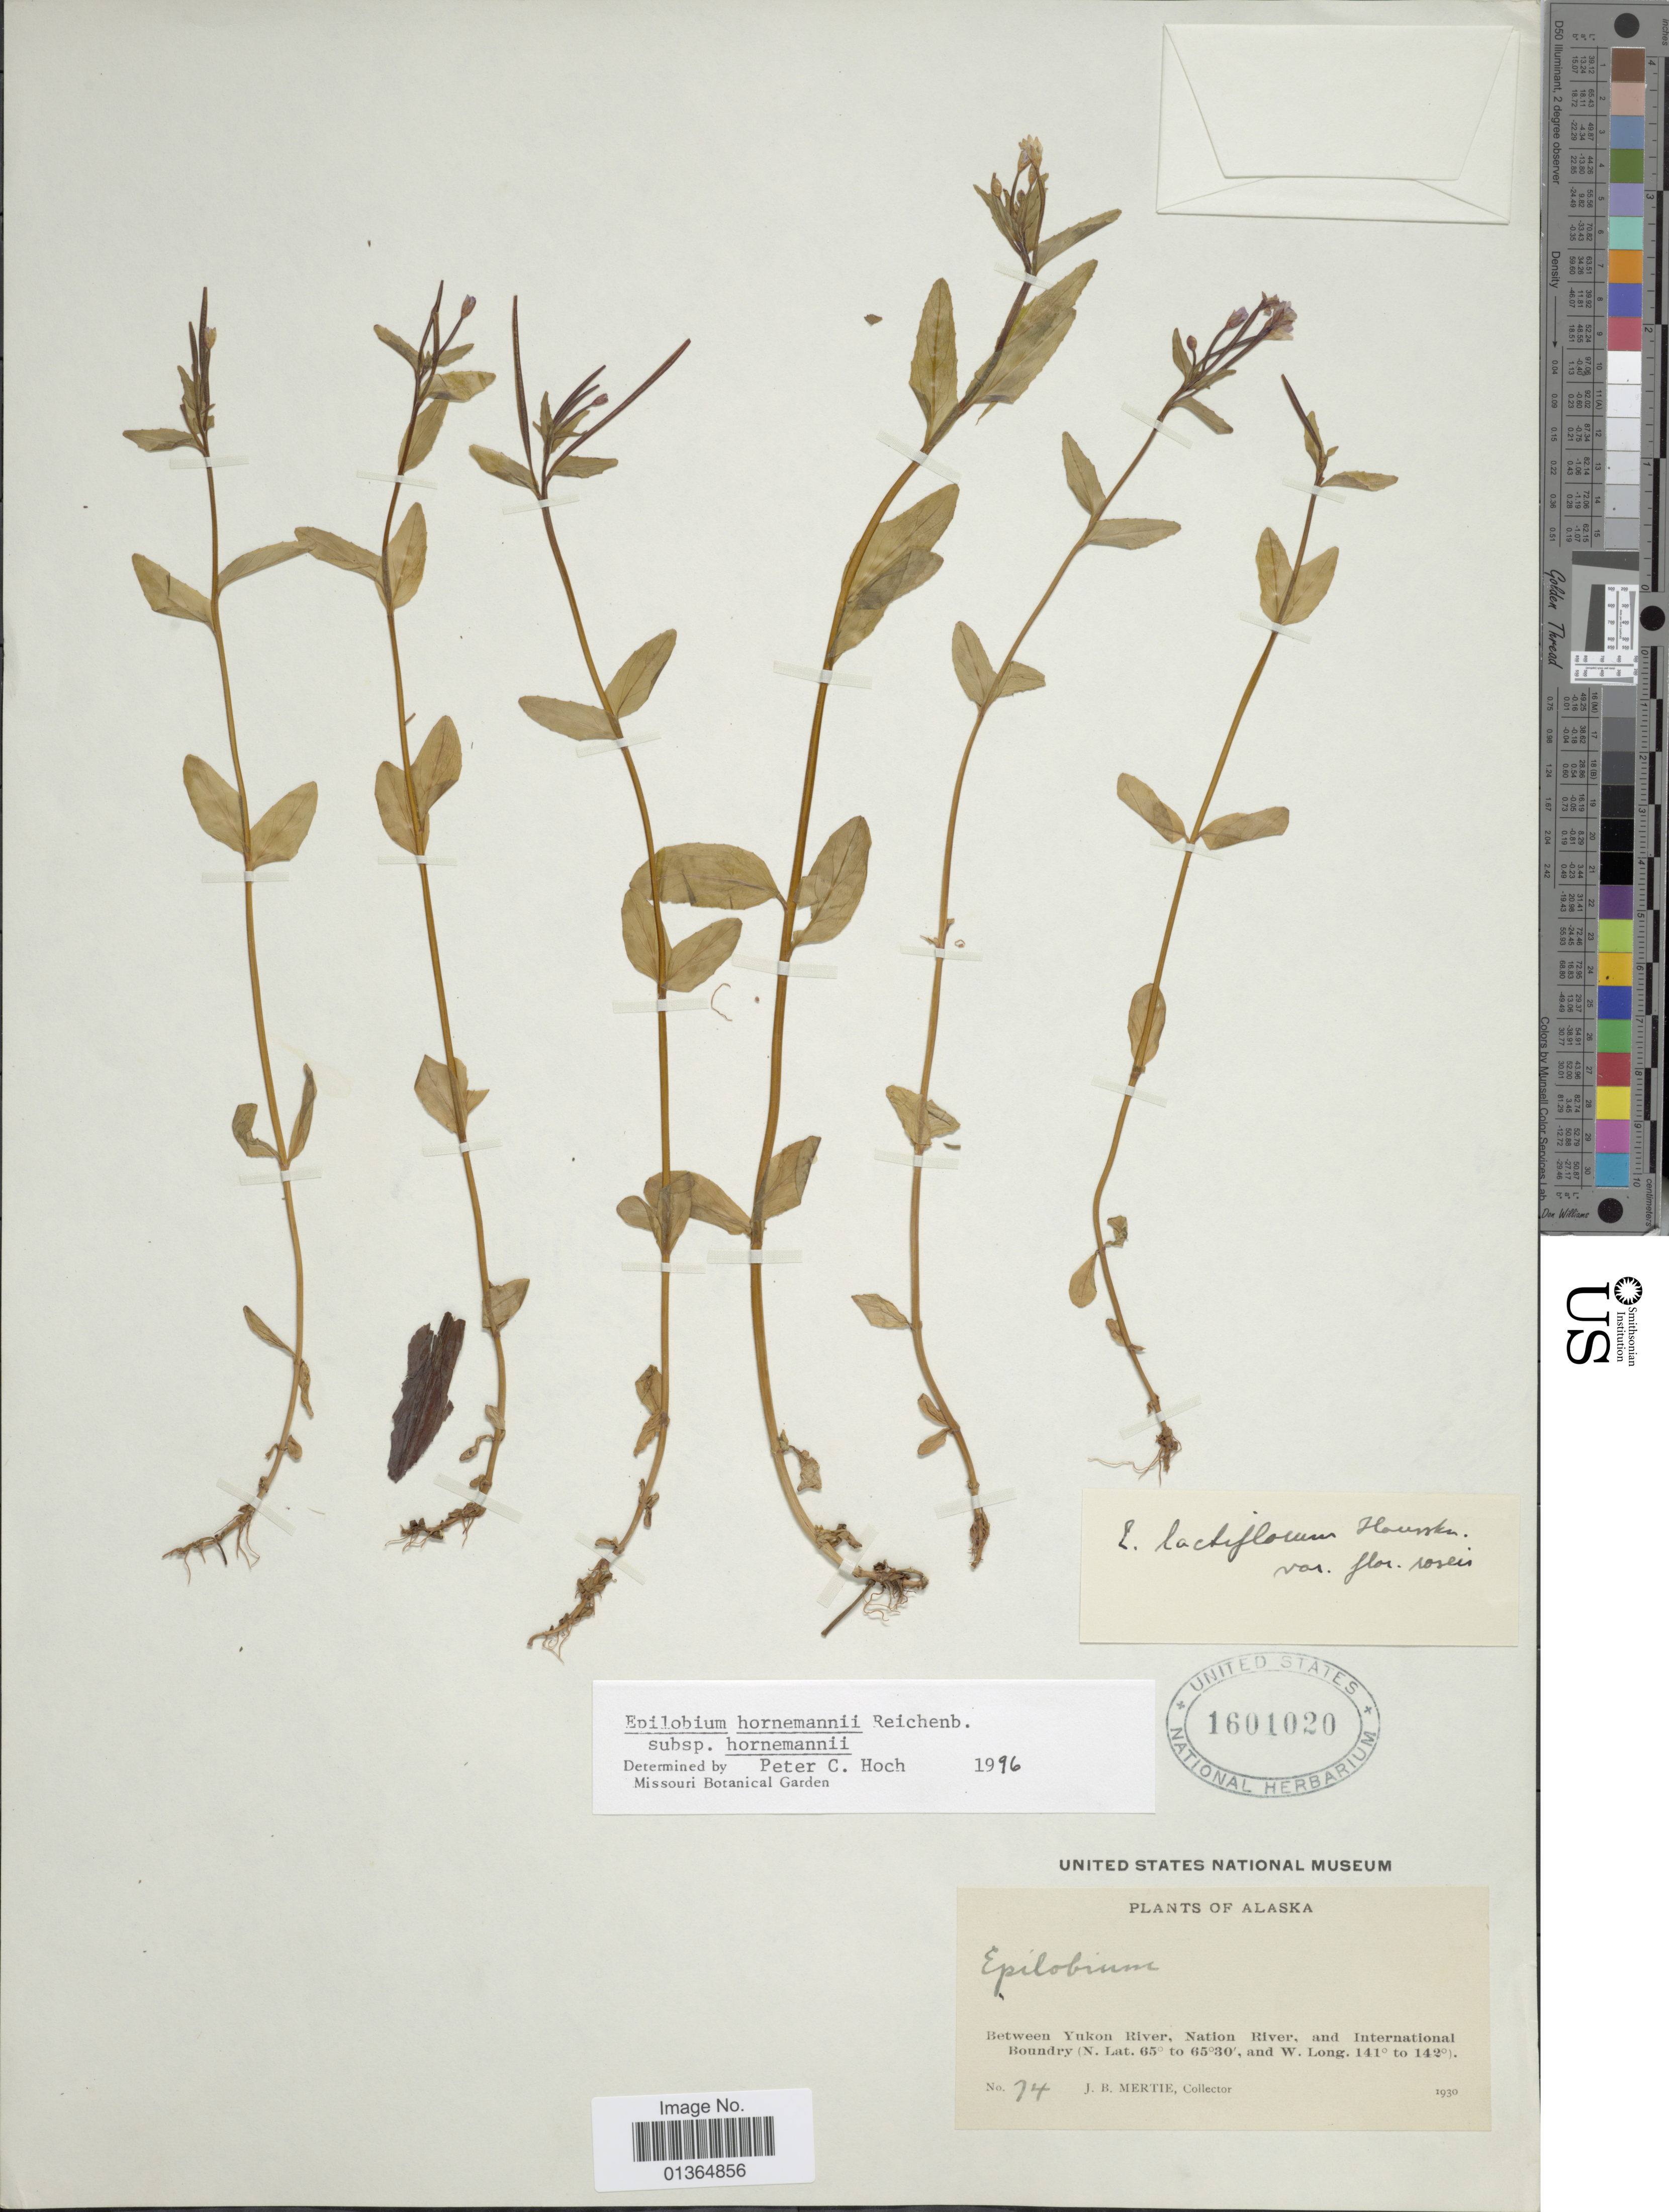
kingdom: Plantae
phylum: Tracheophyta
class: Magnoliopsida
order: Myrtales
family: Onagraceae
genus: Epilobium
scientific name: Epilobium hornemannii subsp. hornemannii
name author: Rchb.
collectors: J. Mertie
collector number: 74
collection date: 1930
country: United States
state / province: Alaska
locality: Between Yukon River, Nation River, and International Boundary.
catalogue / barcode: US 1601020